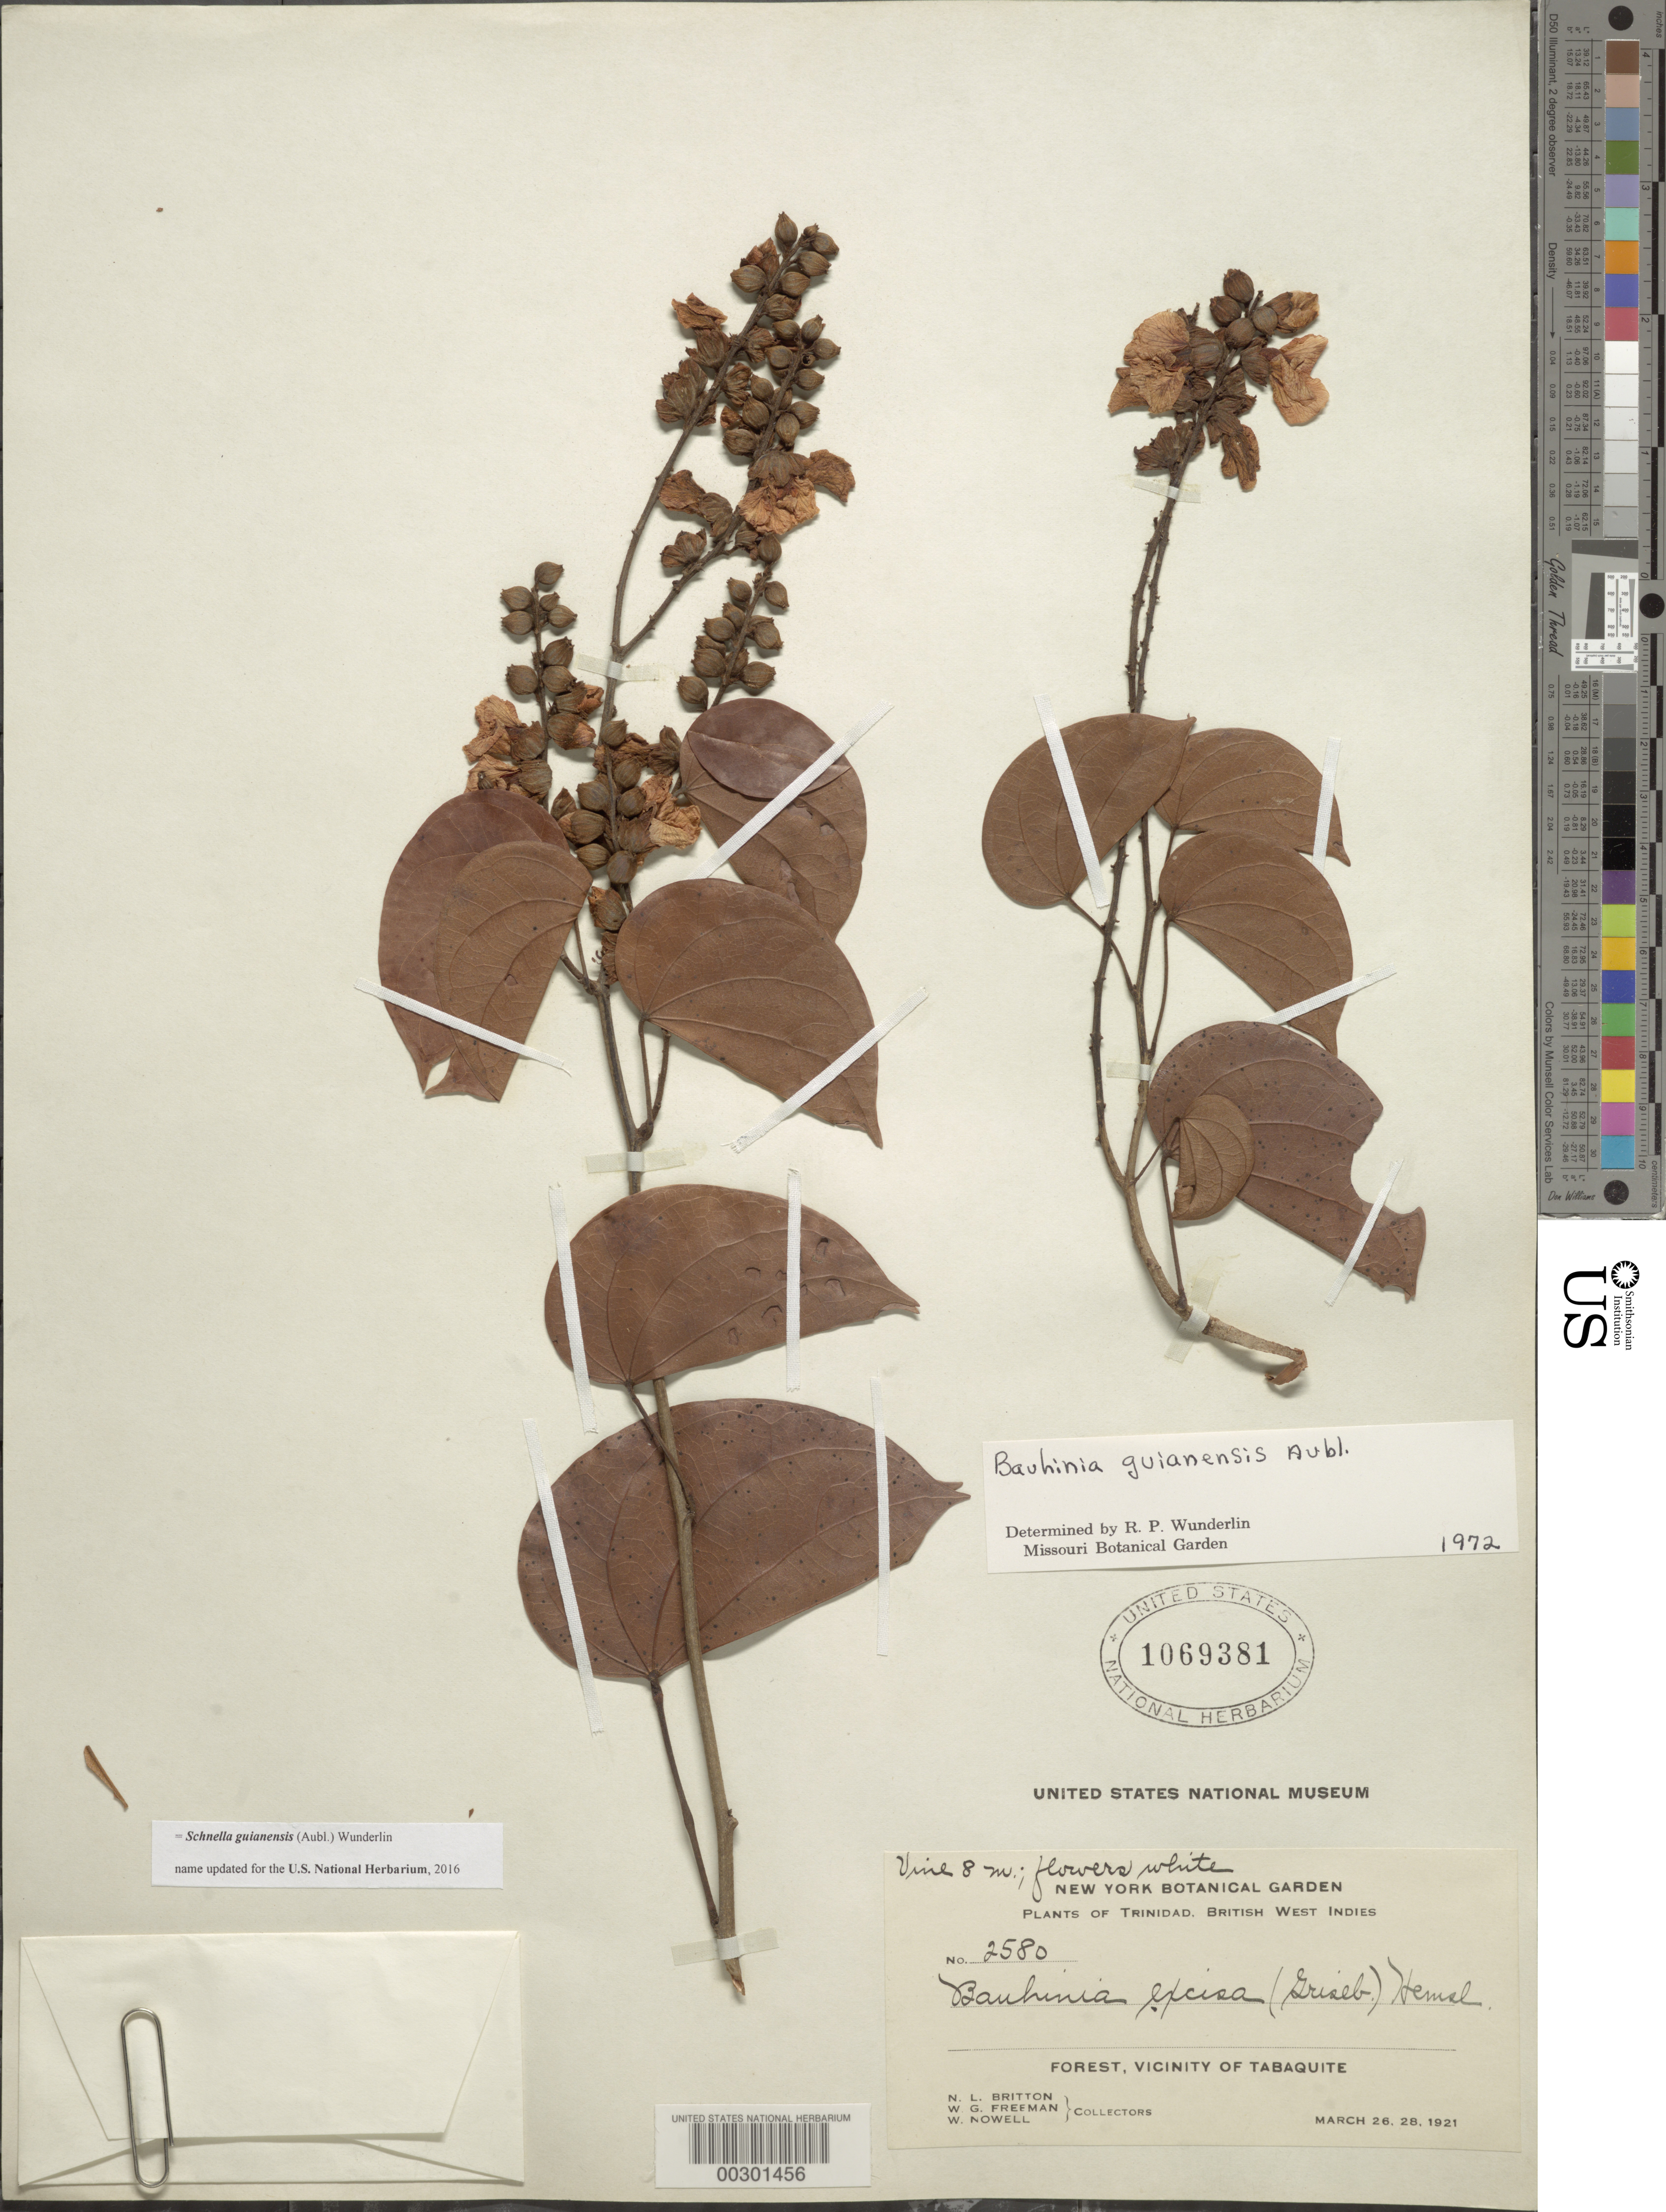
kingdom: Plantae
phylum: Tracheophyta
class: Magnoliopsida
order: Fabales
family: Fabaceae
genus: Schnella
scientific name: Schnella guianensis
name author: (Aubl.) Wunderlin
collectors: N. Britton, W. Freeman & W. Nowell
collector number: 2580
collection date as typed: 26 Mar 1921 and 28 Mar 1921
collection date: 1921-03-26,1921-03-28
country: Trinidad and Tobago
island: Trinidad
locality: Vicinity of tabaquite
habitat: Forest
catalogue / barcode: US 1069381